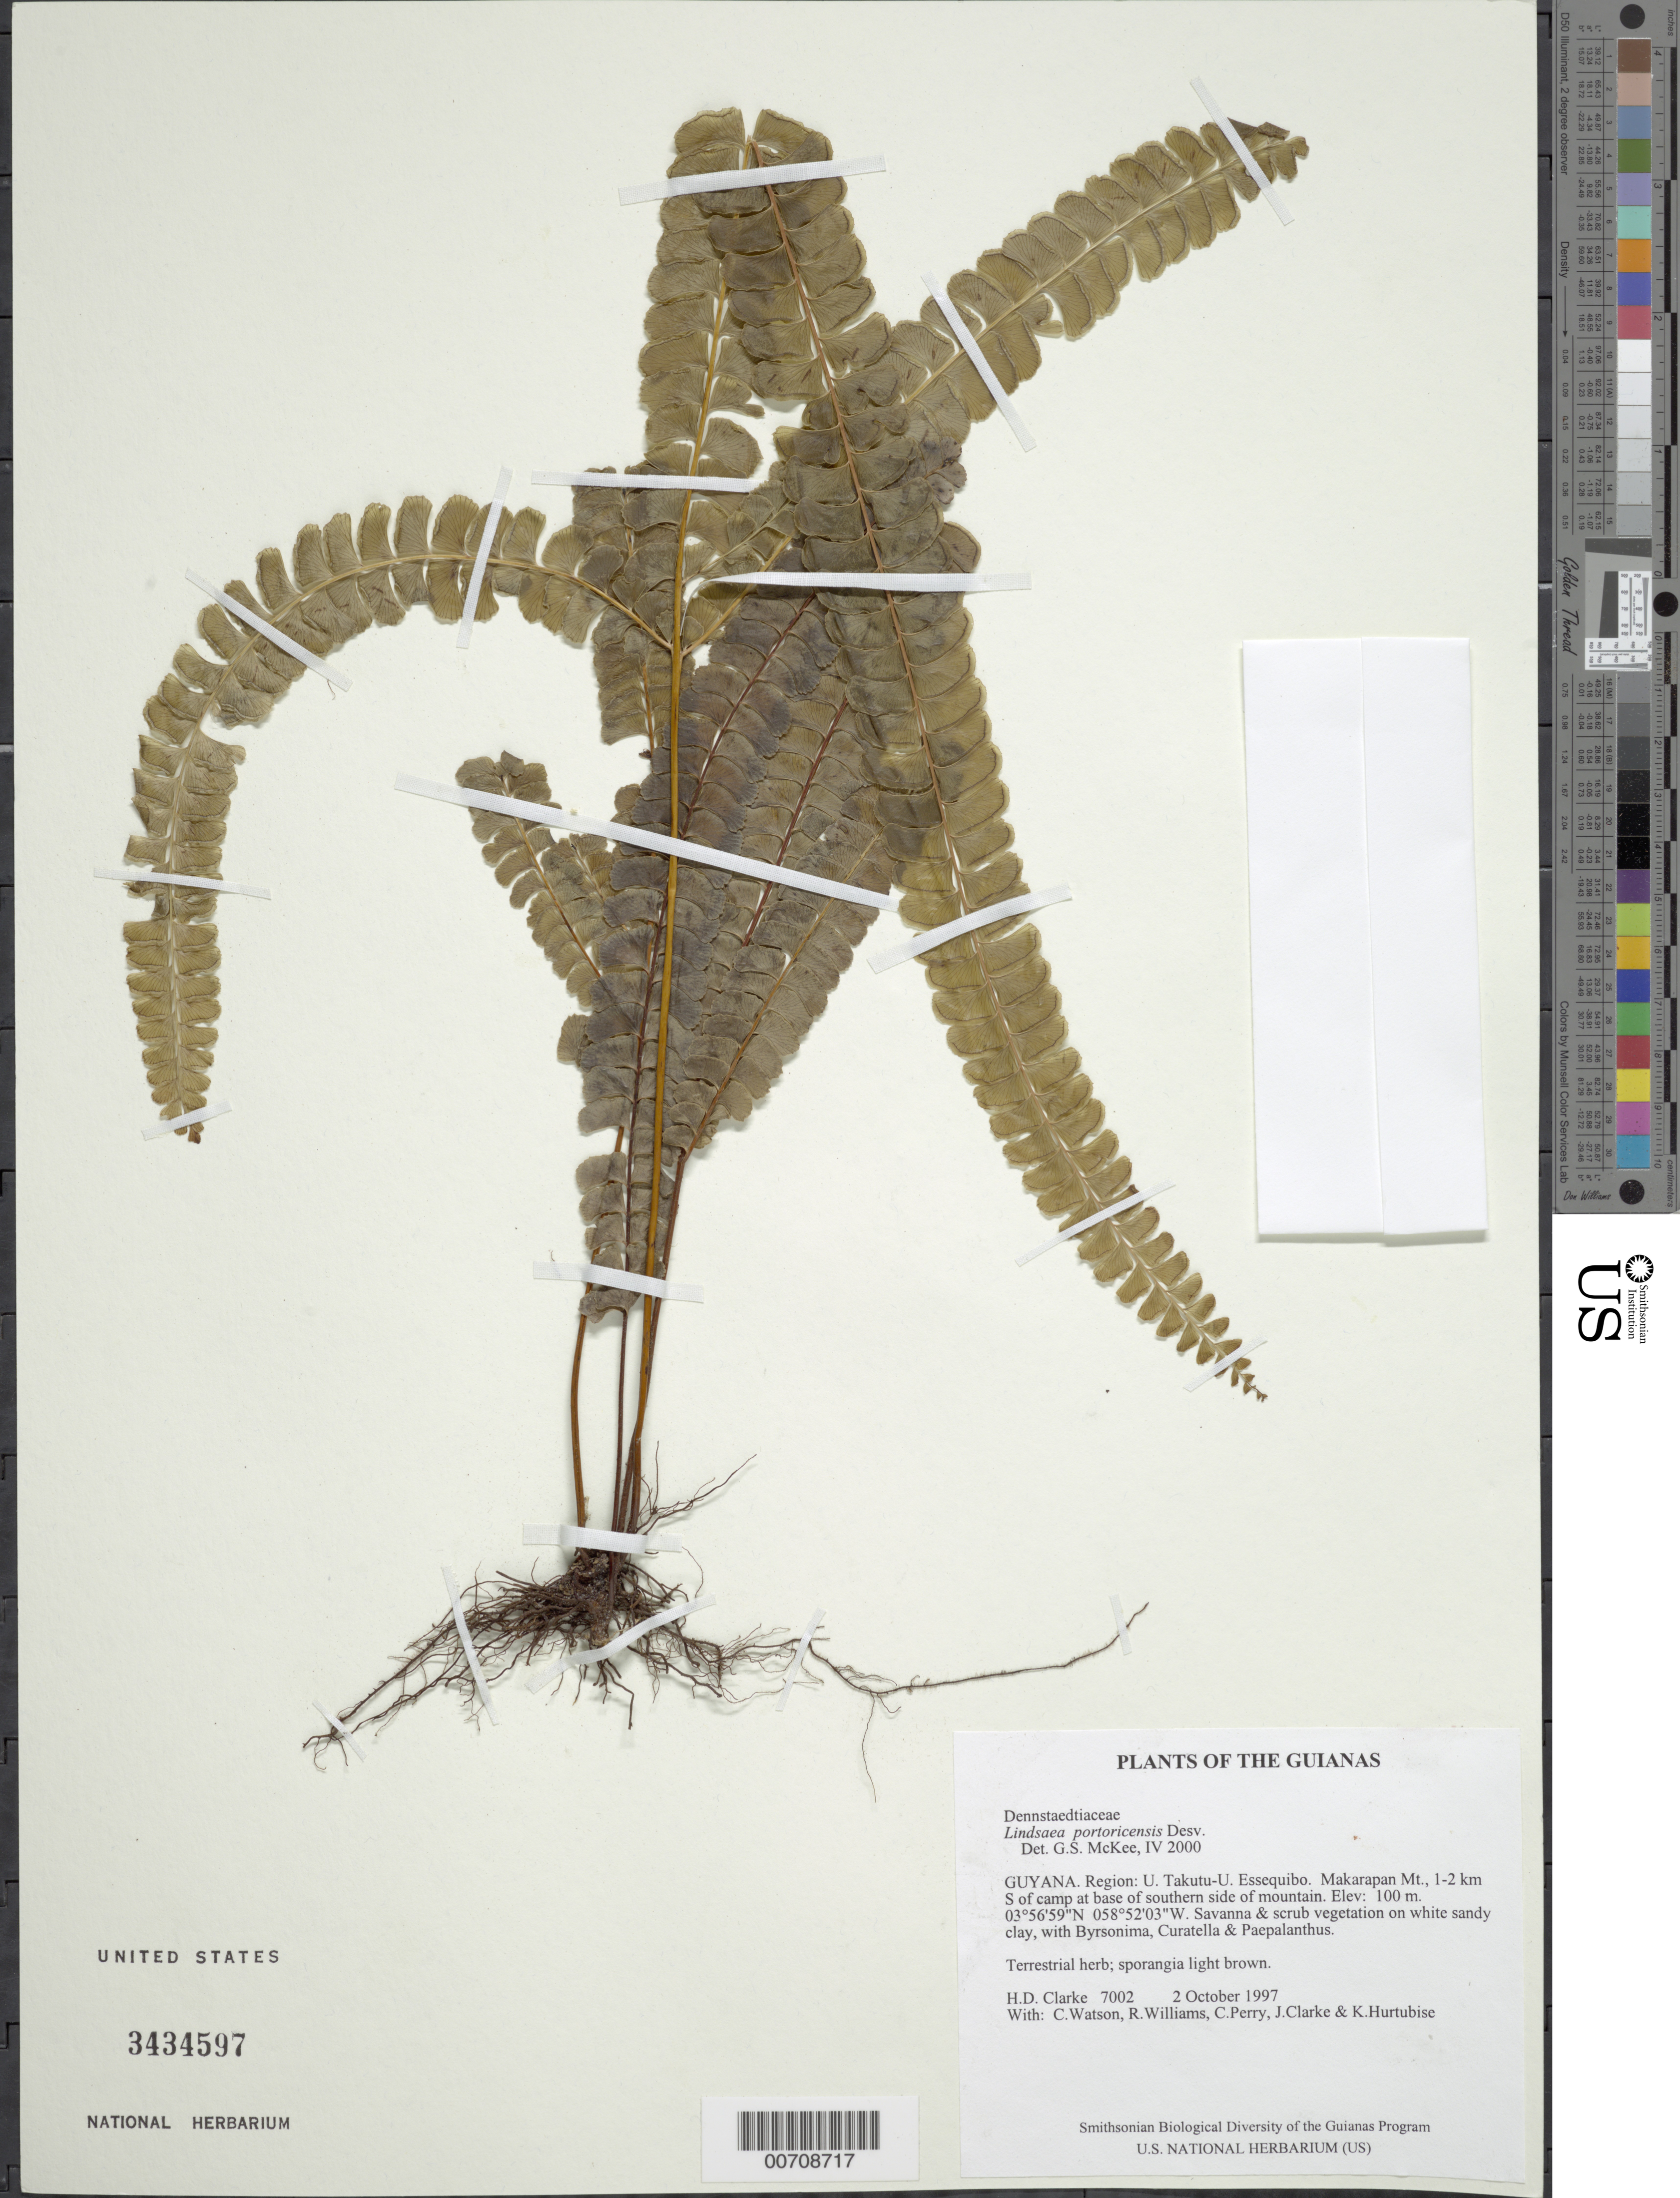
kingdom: Plantae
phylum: Tracheophyta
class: Polypodiopsida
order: Polypodiales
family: Lindsaeaceae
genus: Lindsaea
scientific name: Lindsaea portoricensis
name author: Desv.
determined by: McKee, G. S., (US), NMNH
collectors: H. D. Clarke, C. Watson, R. Williams, C. Perry, J. Clarke & K. Hurtubise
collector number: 7002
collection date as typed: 2 October 1997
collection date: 1997-10-02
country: Guyana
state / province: U. Takutu-U. Essequibo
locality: Makarapan Mt., 1-2 km S of camp at base of southern side of mountain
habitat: Savanna & scrub vegetation on white sandy clay, with Byrsonima, Curatella & Paepalanthus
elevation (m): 100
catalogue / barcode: US 3434597